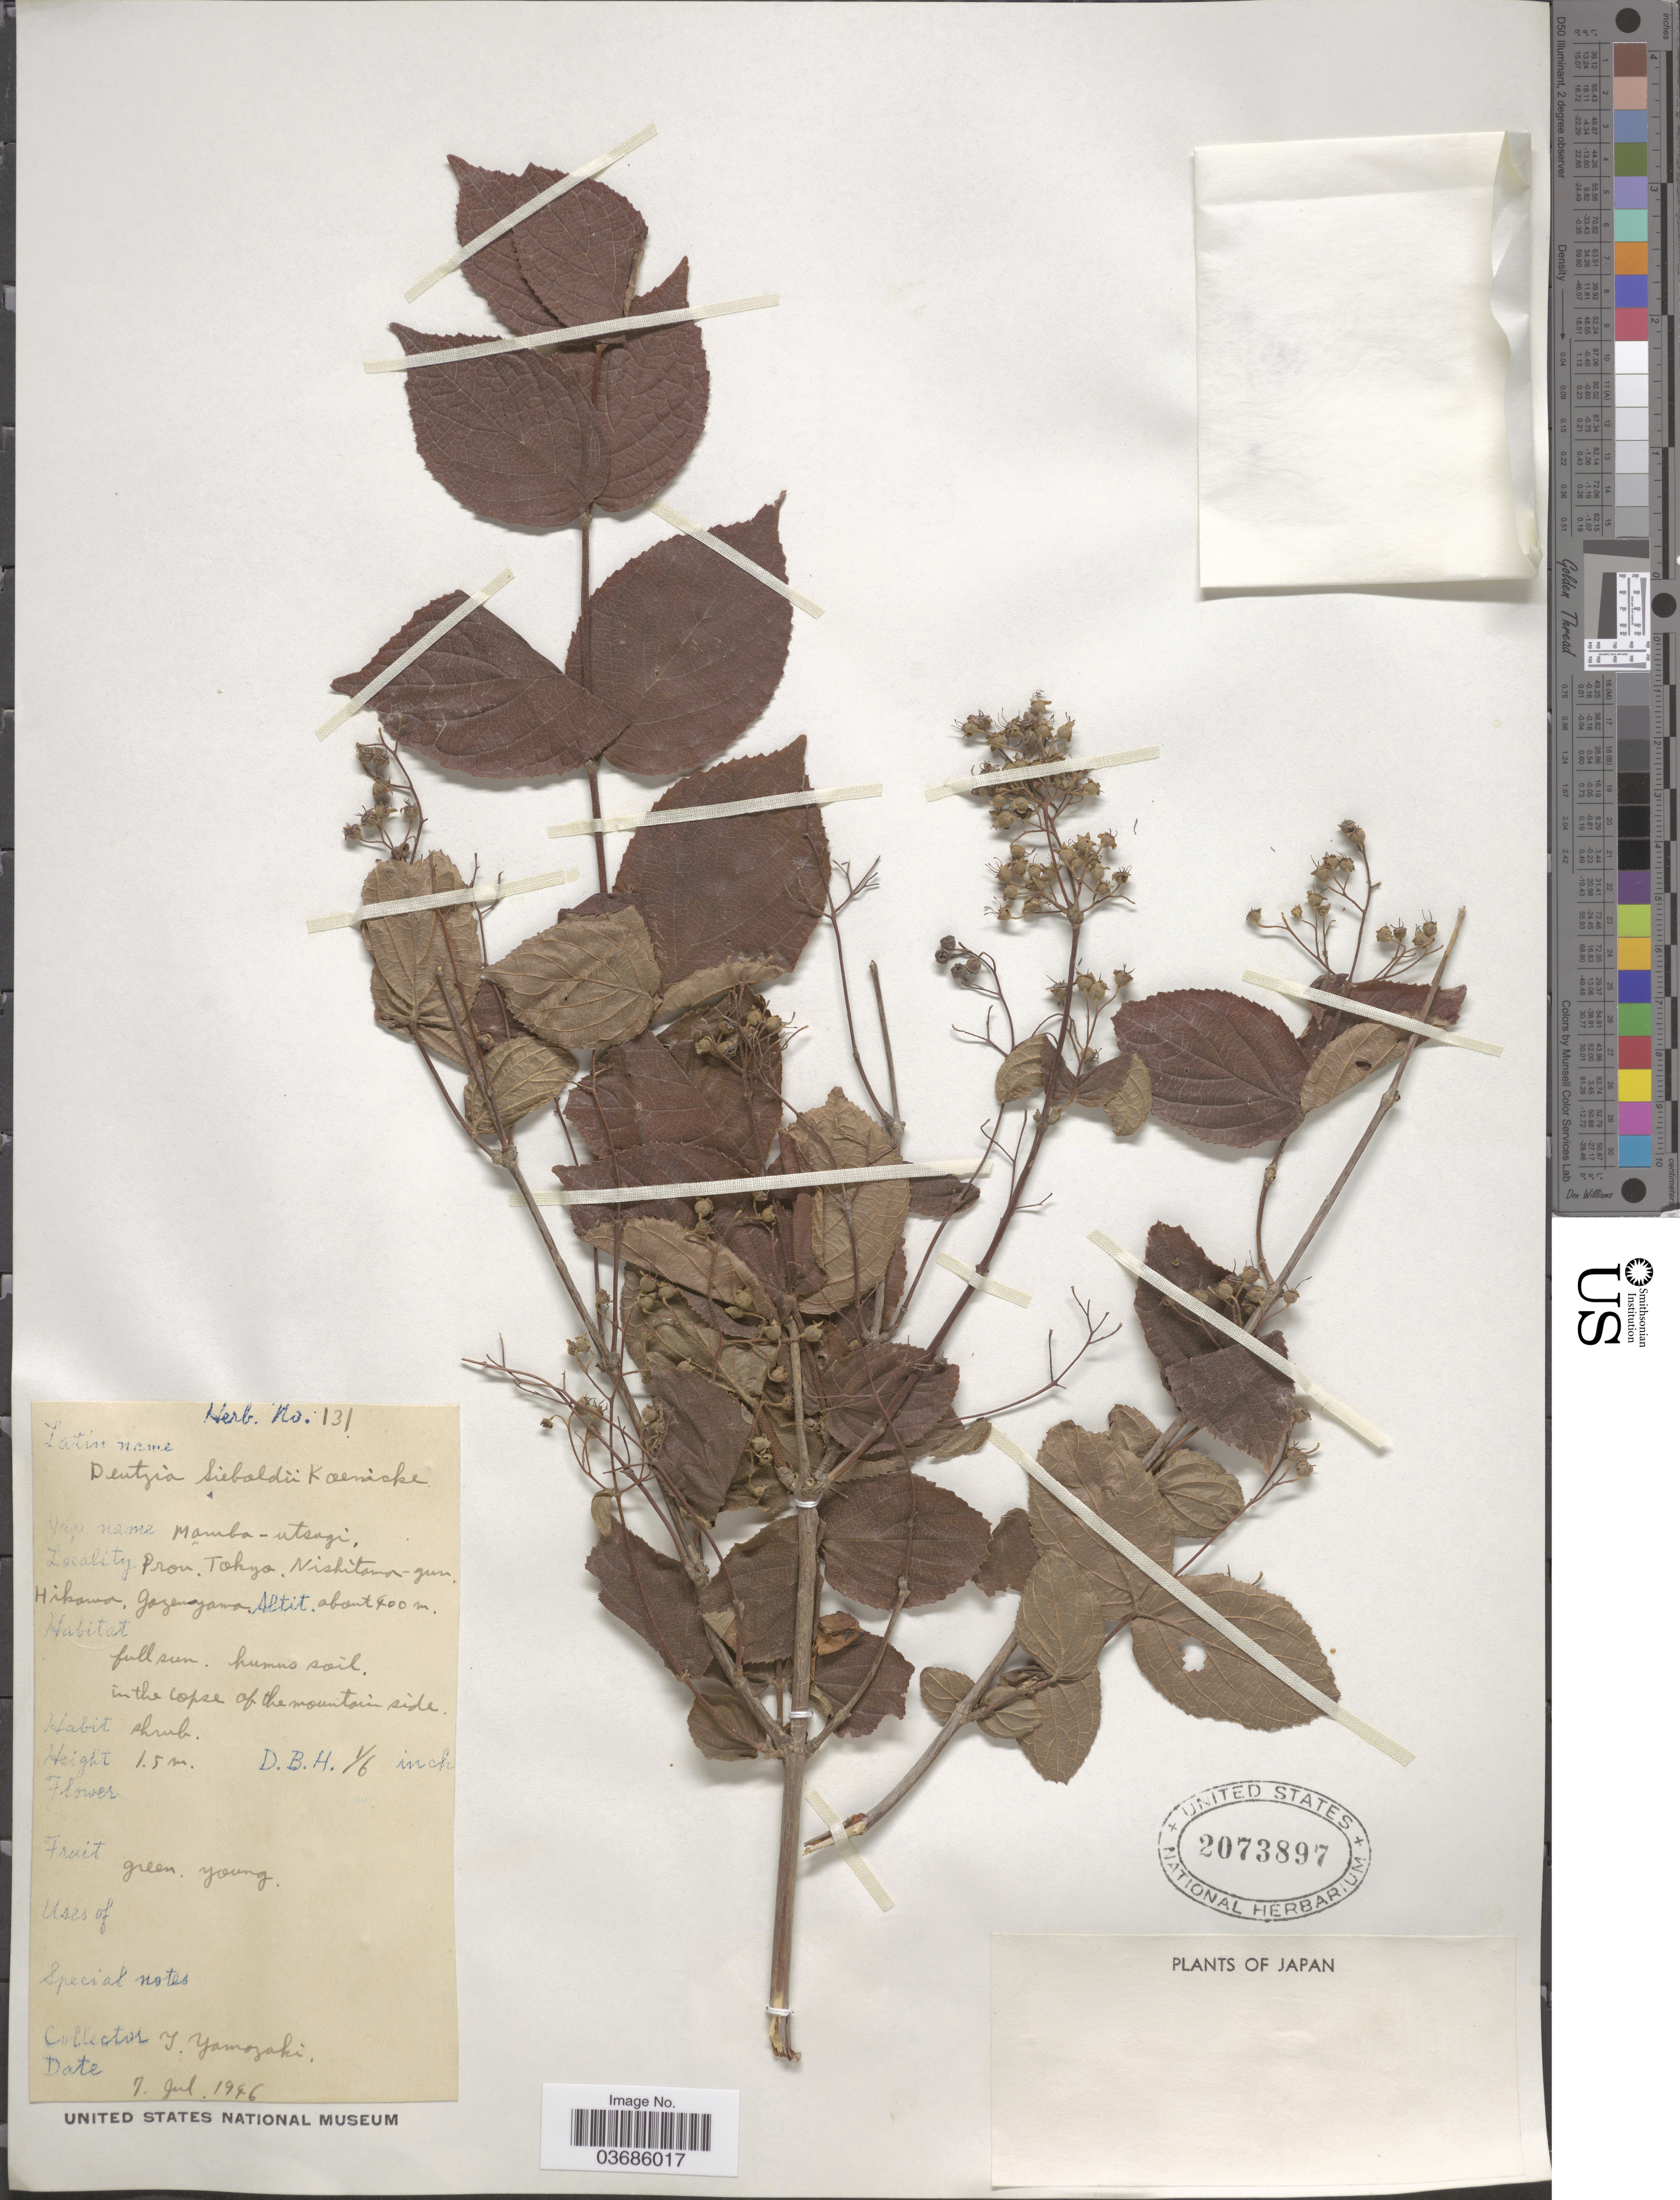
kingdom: Plantae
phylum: Tracheophyta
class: Magnoliopsida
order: Cornales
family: Hydrangeaceae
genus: Deutzia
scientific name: Deutzia sieboldii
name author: Körn.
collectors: T. Yamazaki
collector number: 131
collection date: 1946-07-07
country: Japan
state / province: Tokyo, Federal City of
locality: Prov. Tokyo, Nishitama-gun, Hikawa, Gozenyama.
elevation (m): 400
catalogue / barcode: US 2073897